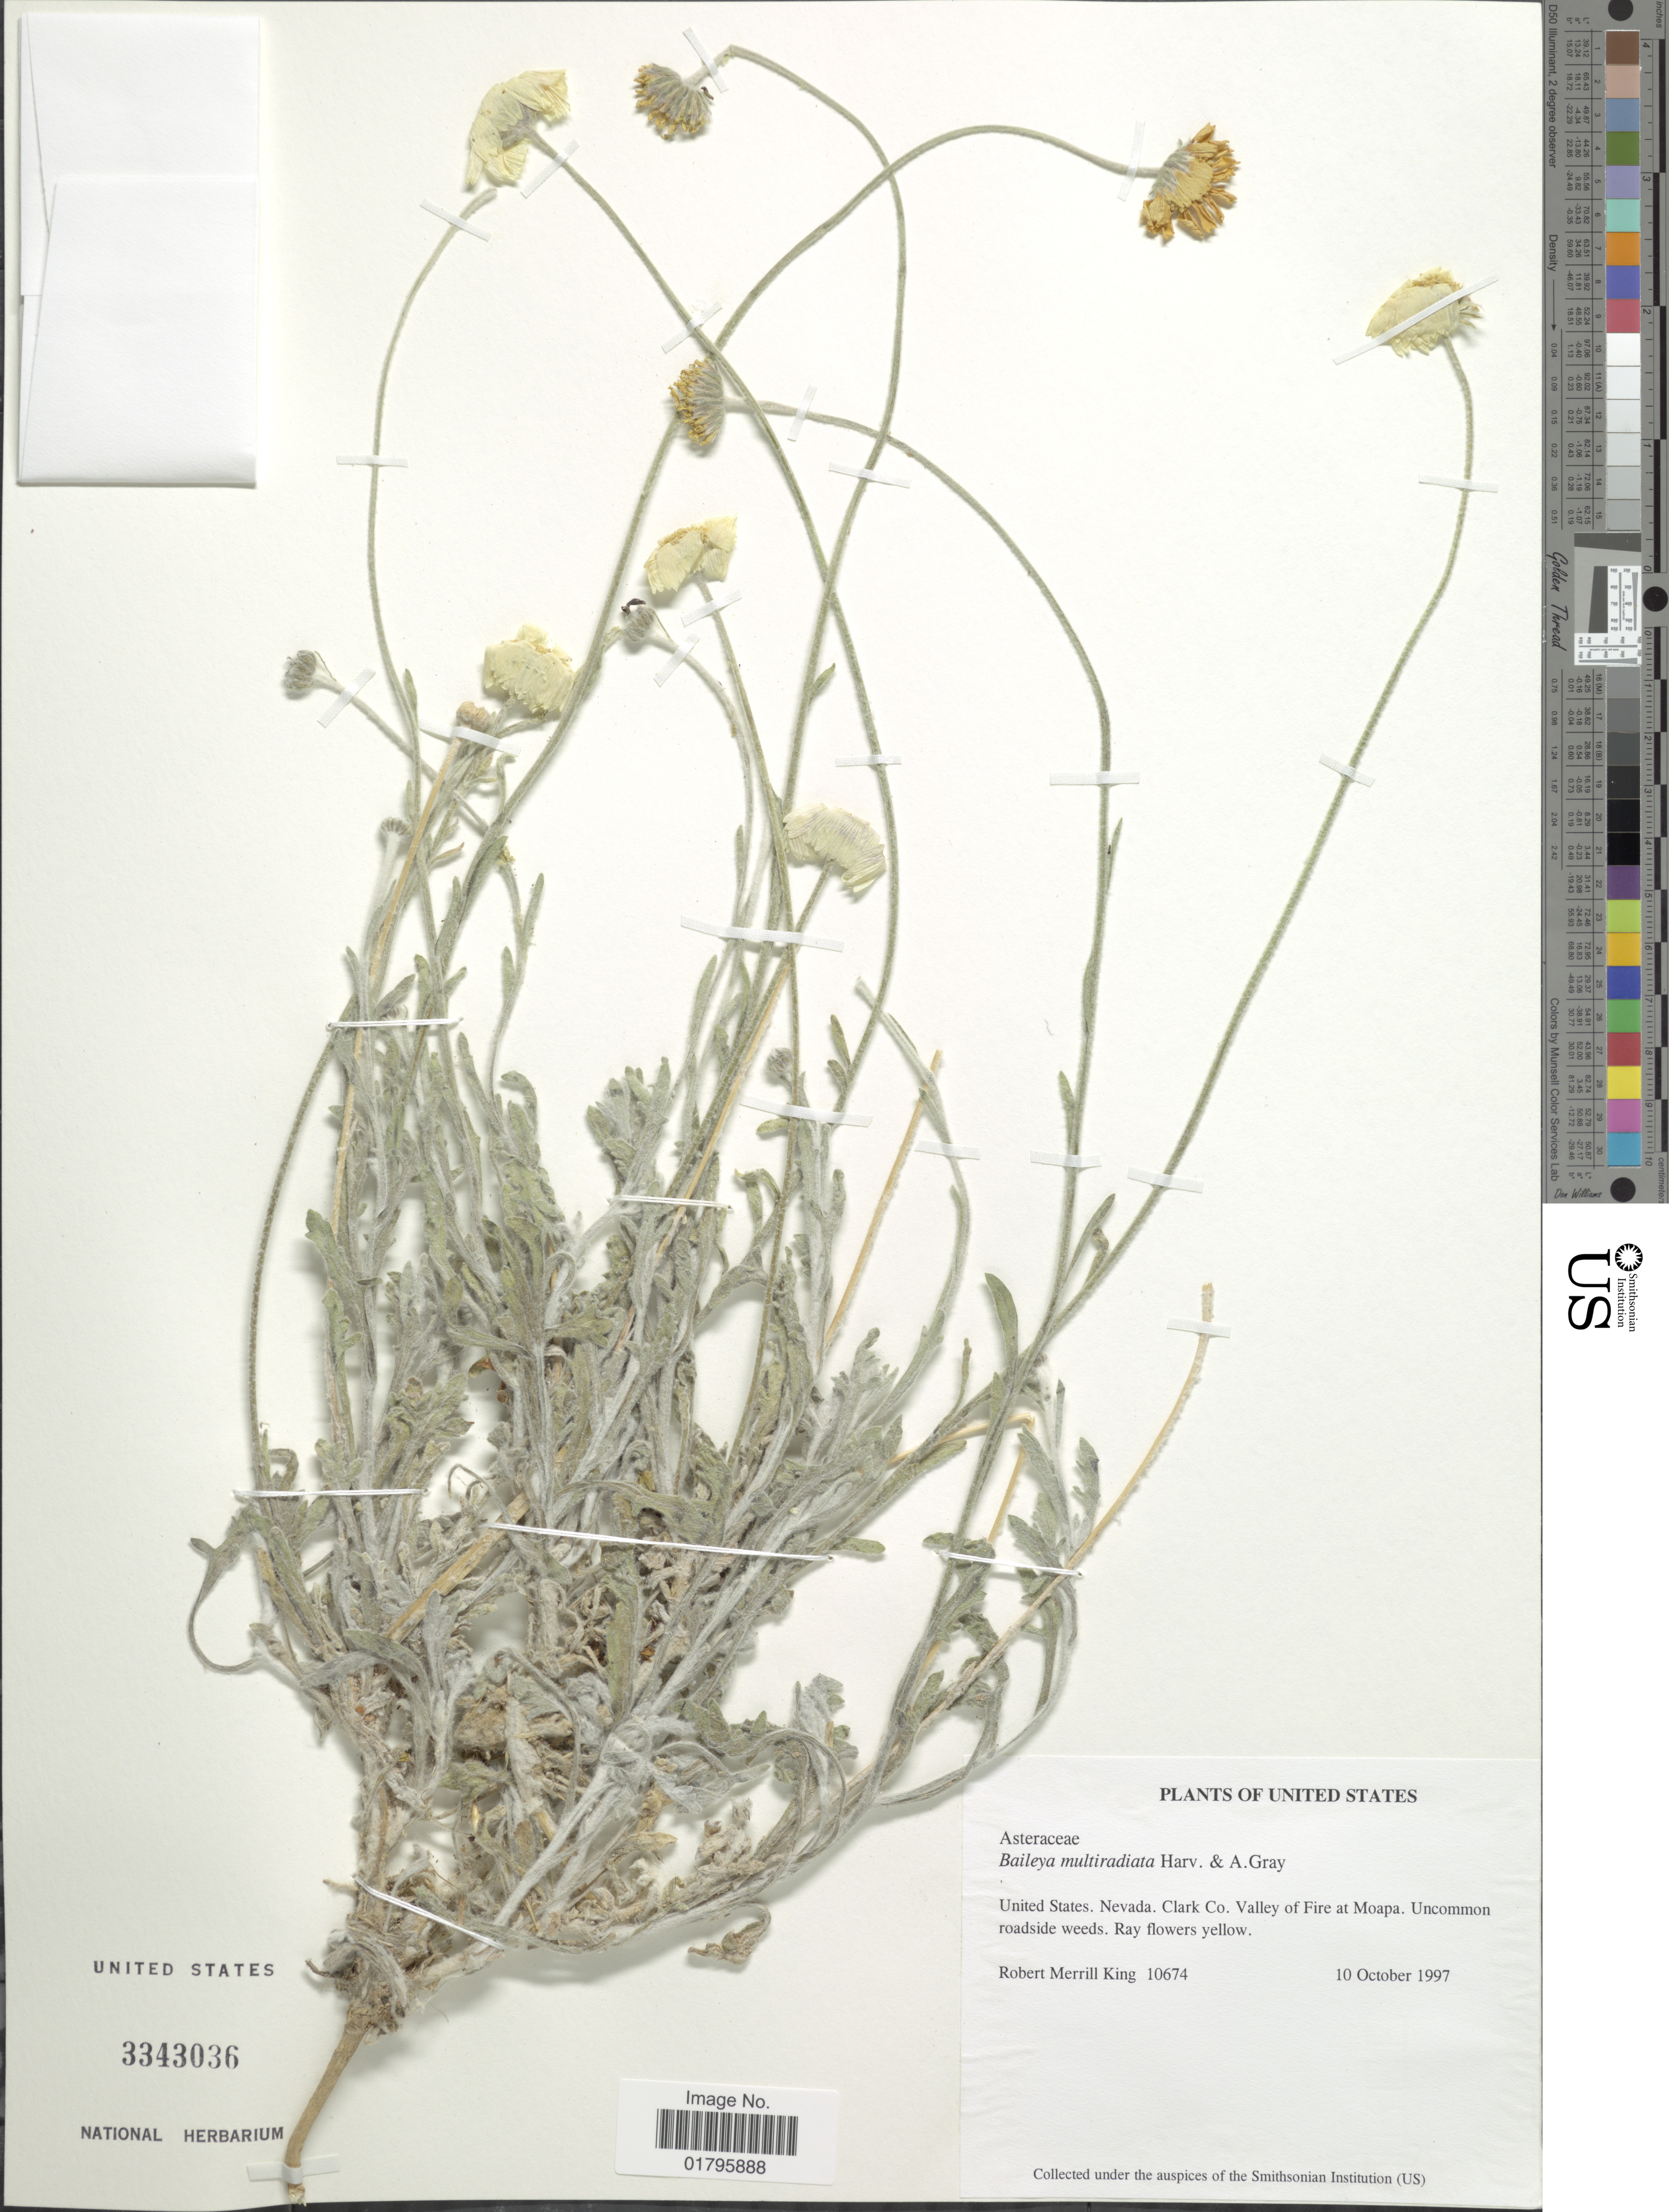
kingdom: Plantae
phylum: Tracheophyta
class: Magnoliopsida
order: Asterales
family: Asteraceae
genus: Baileya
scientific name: Baileya multiradiata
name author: Harv. & A. Gray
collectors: R. M. King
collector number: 10674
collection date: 1997-10-10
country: United States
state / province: Nevada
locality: United States, Nevada. Clark Co. Valley of Fire at Moapa.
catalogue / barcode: US 3343036